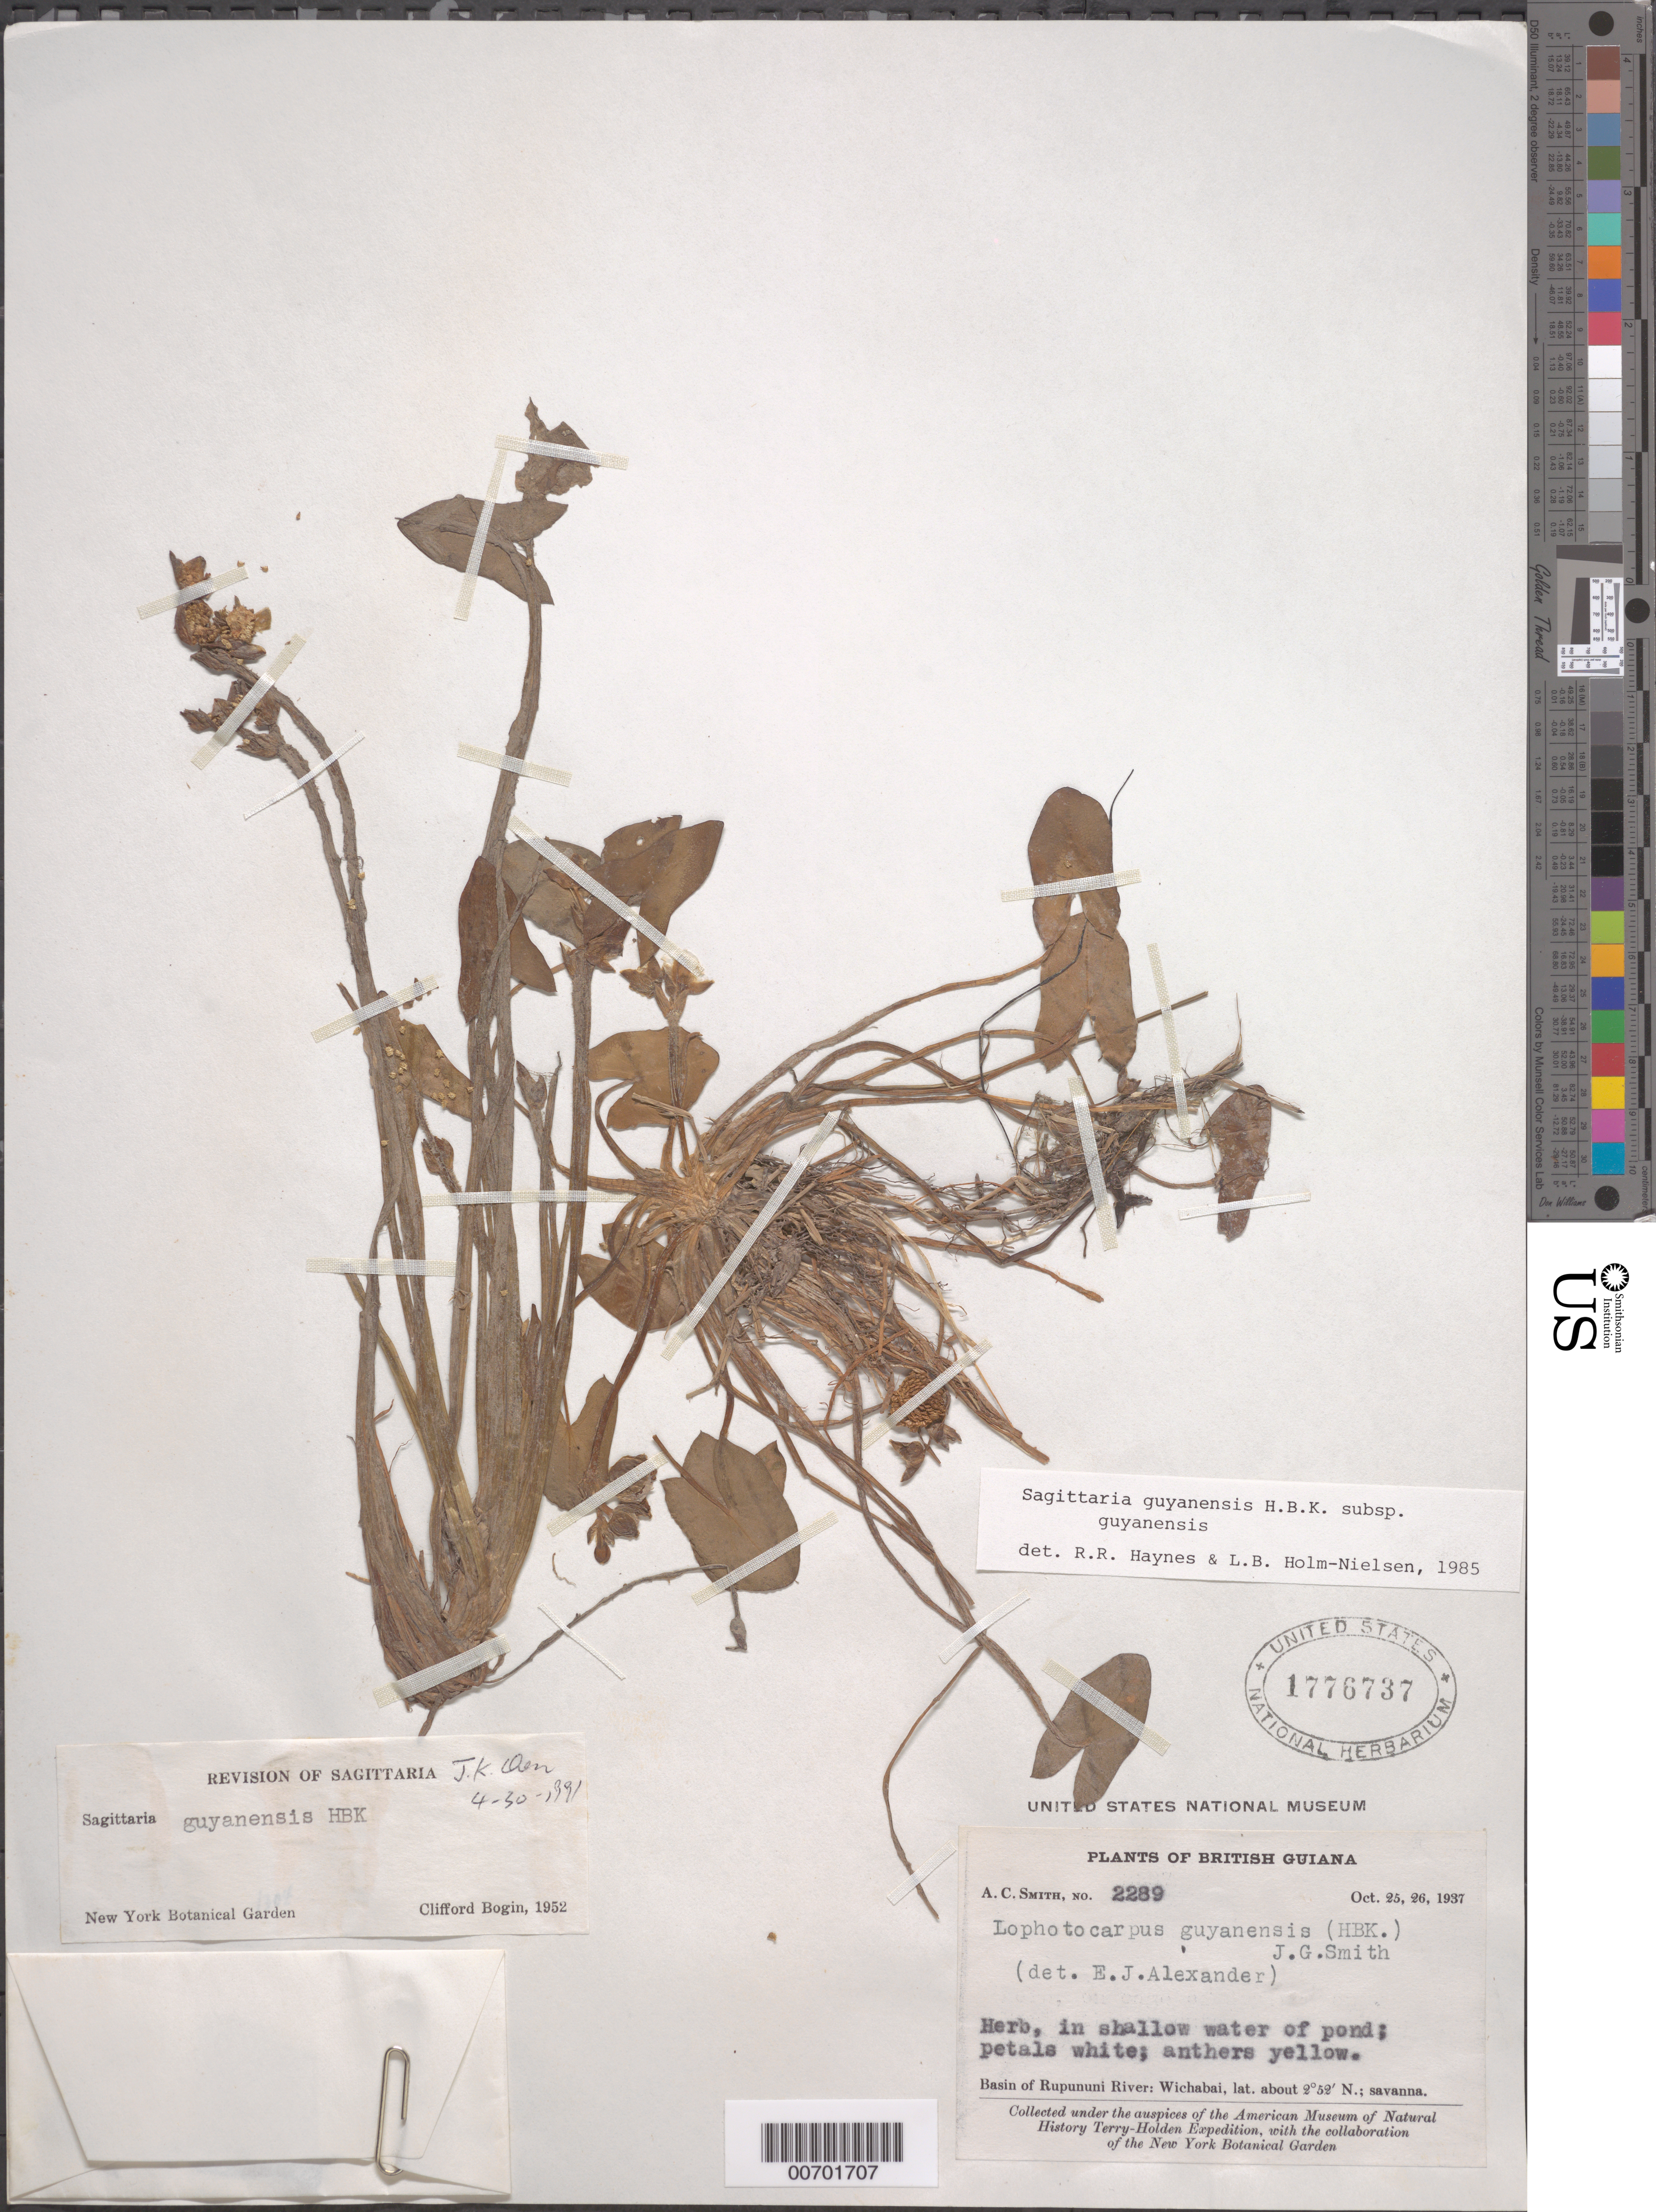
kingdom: Plantae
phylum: Tracheophyta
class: Liliopsida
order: Alismatales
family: Alismataceae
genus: Sagittaria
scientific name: Sagittaria guayanensis subsp. guayanensis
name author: Kunth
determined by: Haynes, R. R.; Holm-Nielsen, L. B.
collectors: A. C. Smith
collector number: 2289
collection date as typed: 25-Oct-37 to 26-Oct-37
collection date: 1937-10-25/1937-10-26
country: Guyana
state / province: U. Takutu-U. Essequibo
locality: Wichabai, Rupununi River basin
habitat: Shallow water of pond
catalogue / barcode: US 1776737